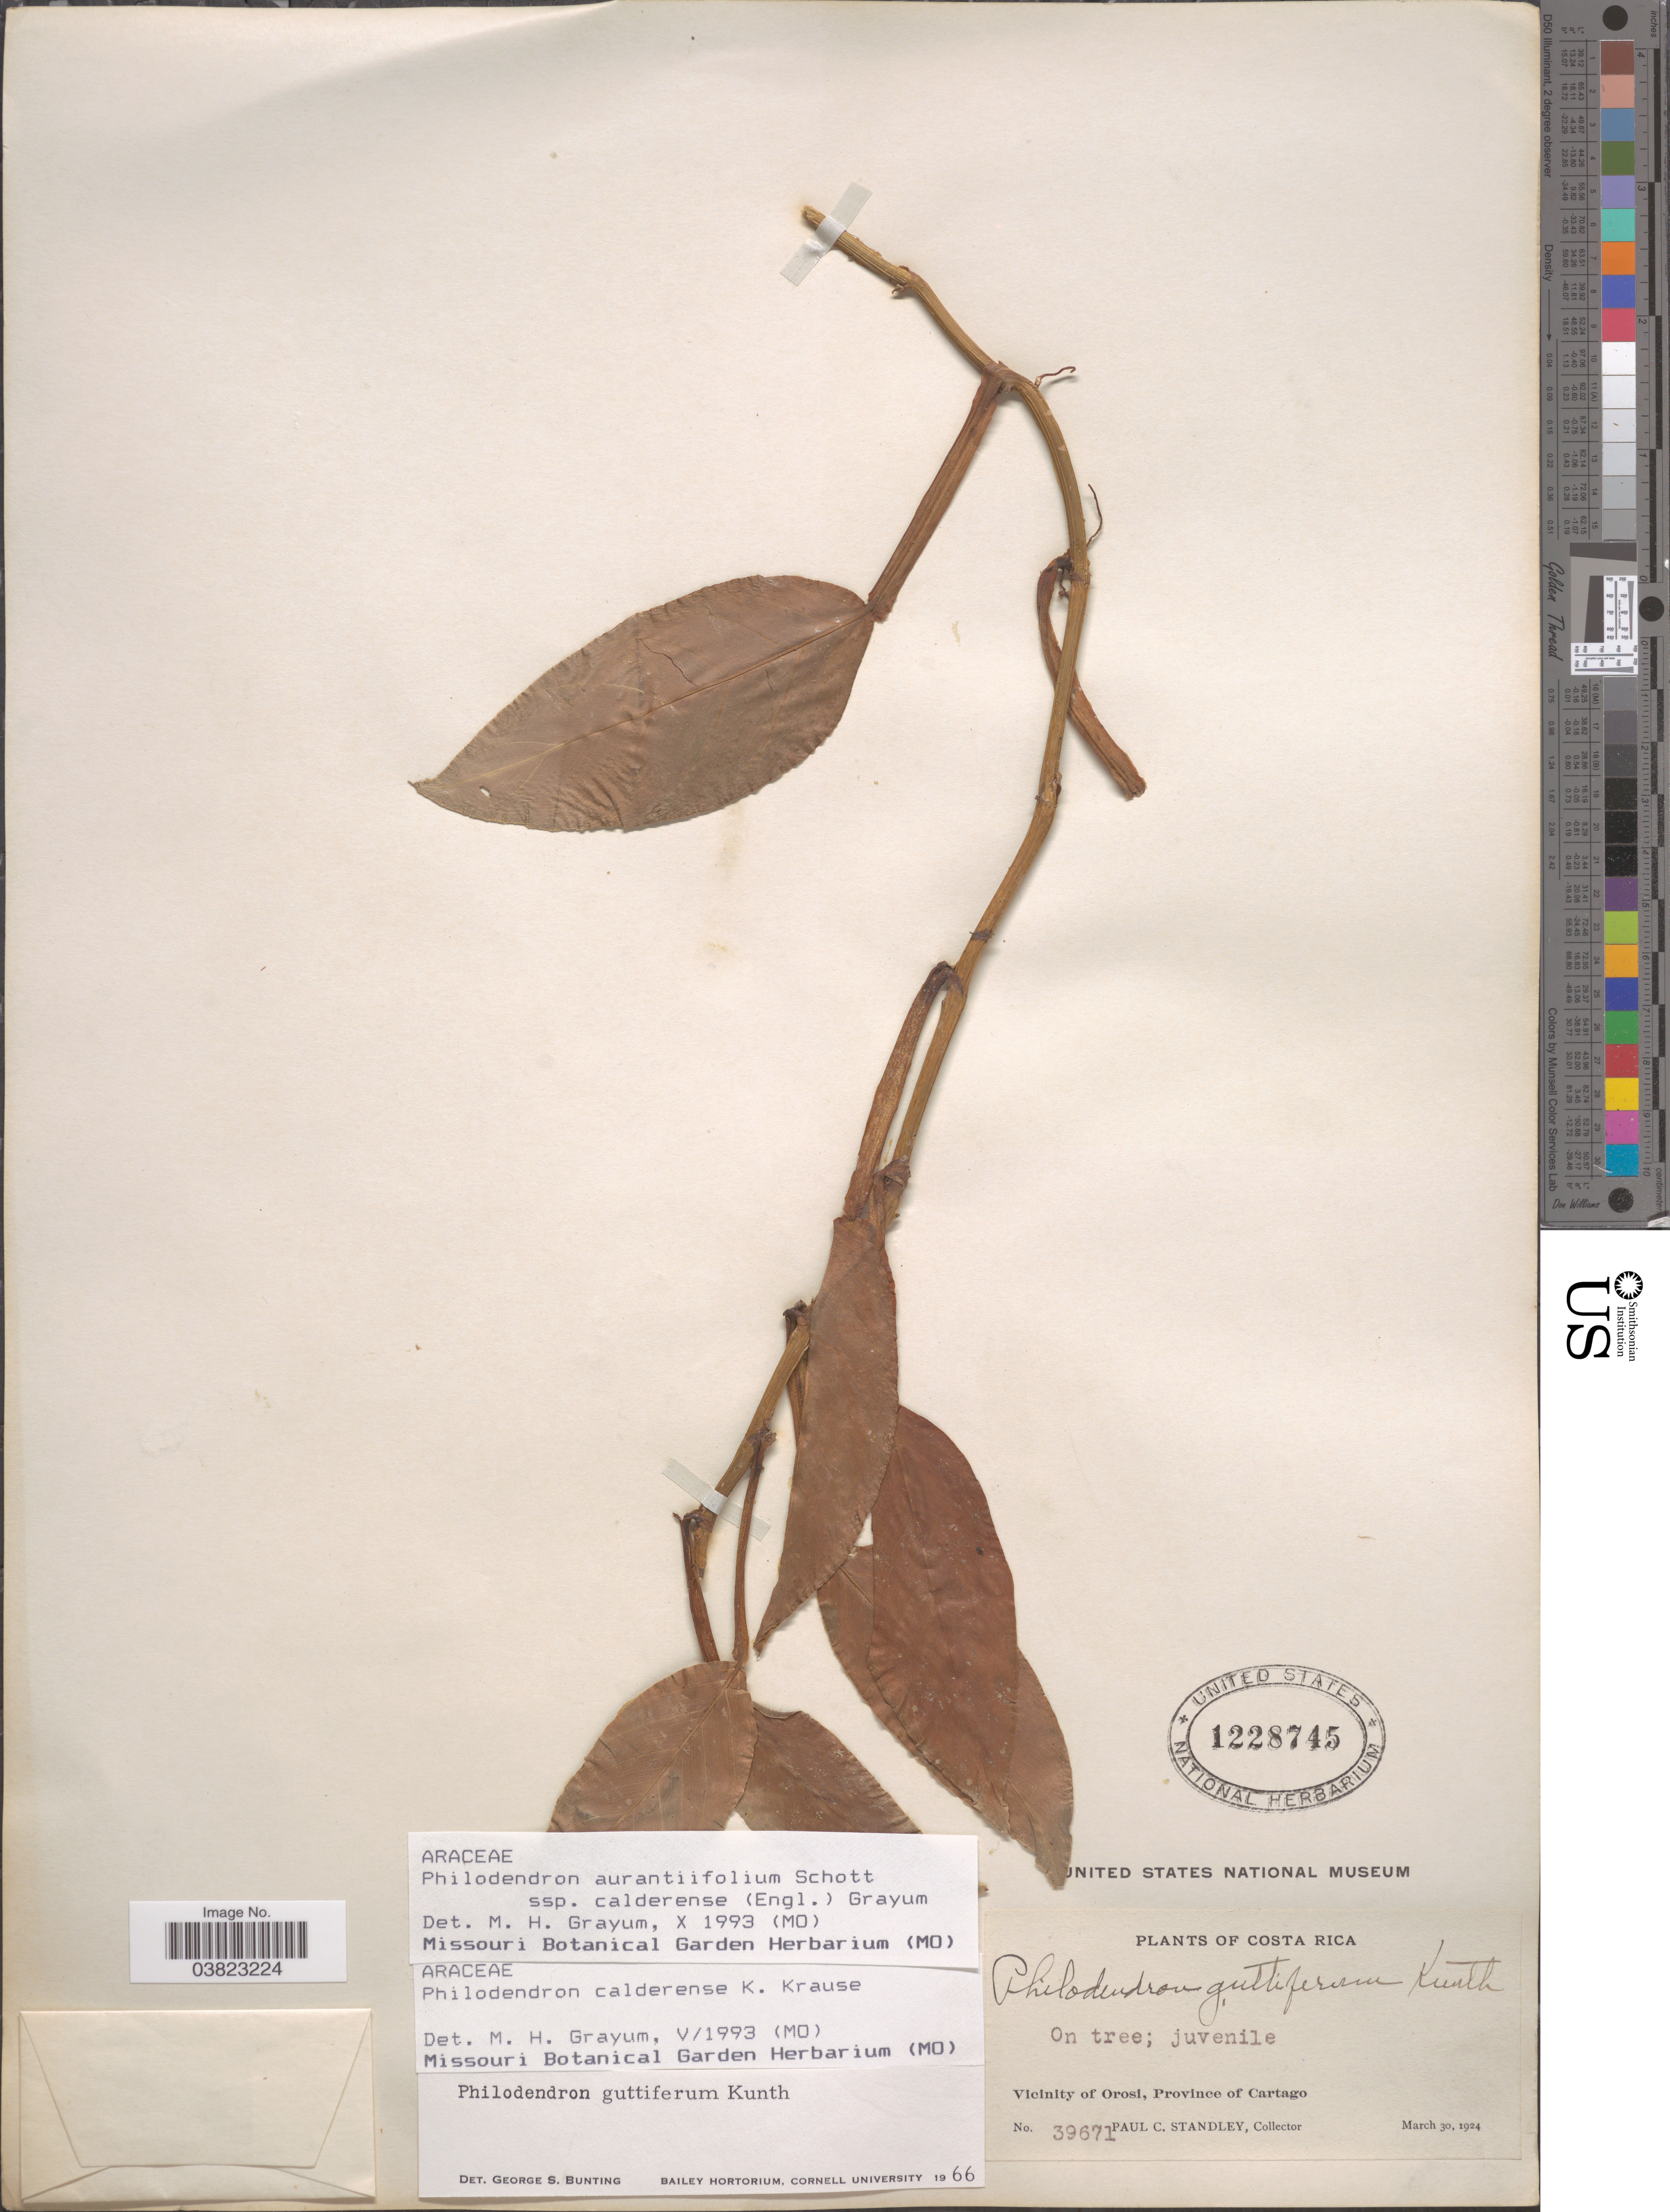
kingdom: Plantae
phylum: Tracheophyta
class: Liliopsida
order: Alismatales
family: Araceae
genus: Philodendron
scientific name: Philodendron aurantiifolium subsp. calderense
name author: Schott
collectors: P. C. Standley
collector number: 39671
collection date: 1924-03-30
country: Costa Rica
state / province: Cartago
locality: Vicinity of Orosi.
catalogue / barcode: US 1228745